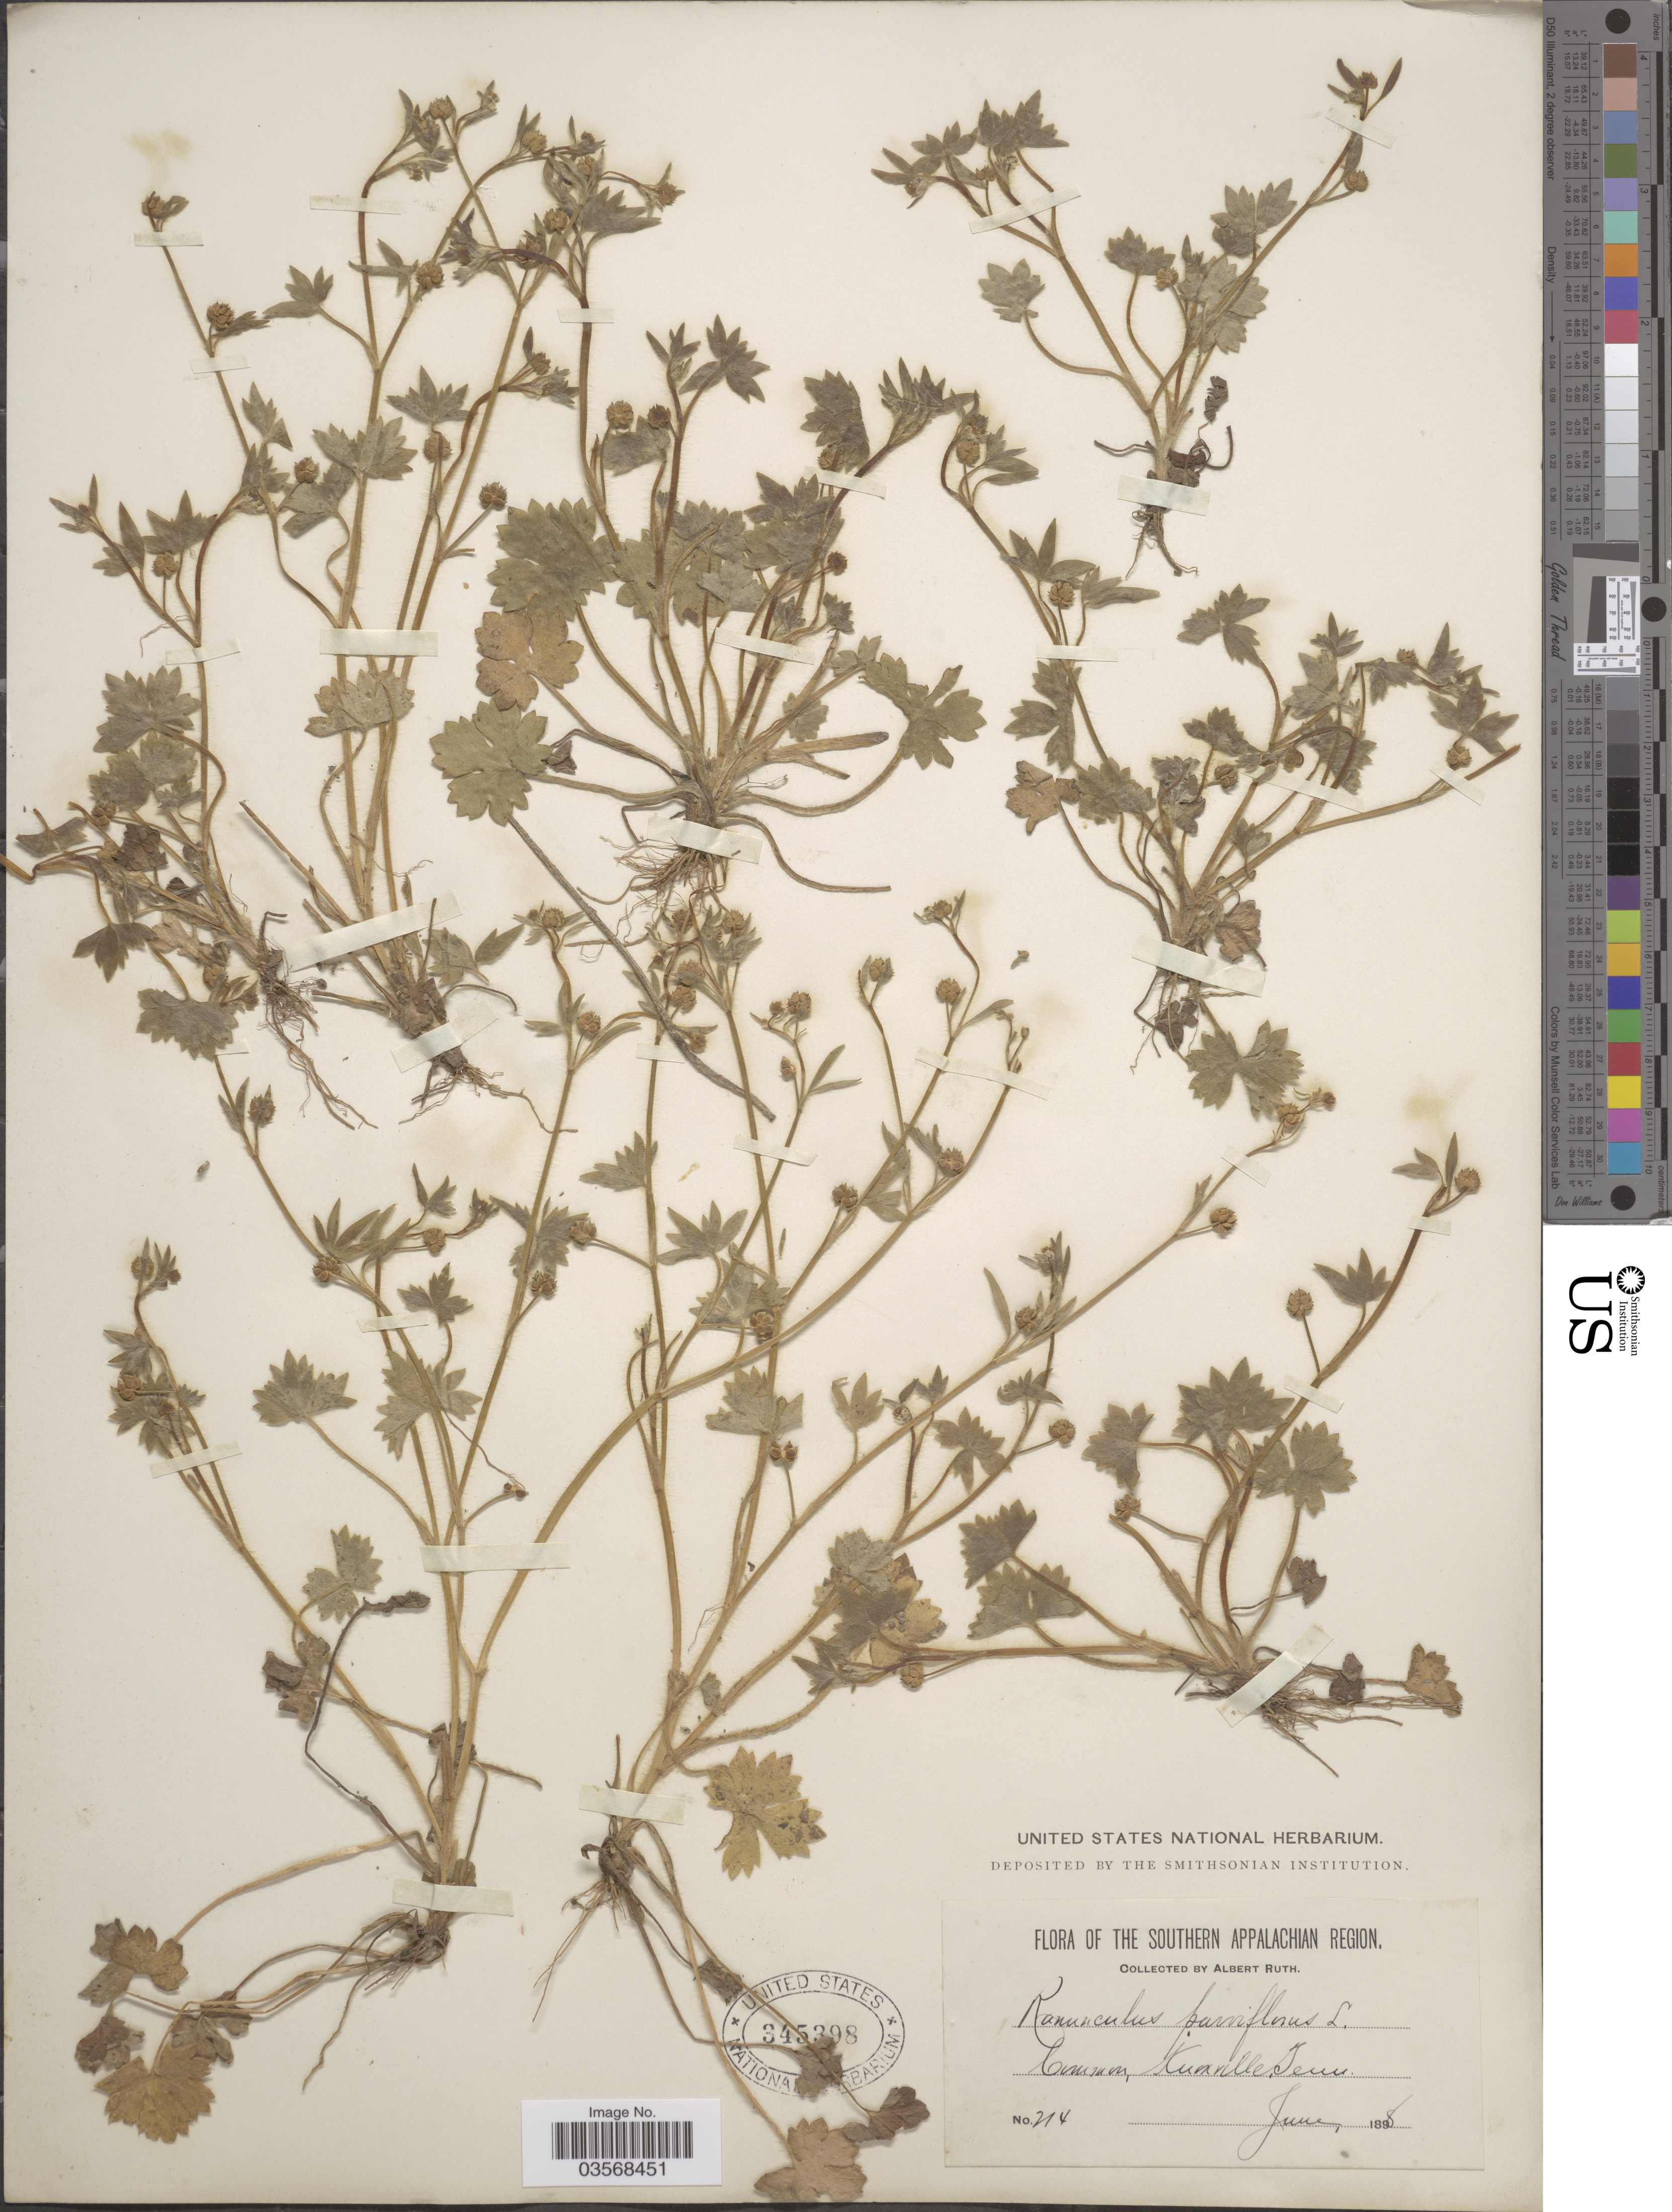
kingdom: Plantae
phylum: Tracheophyta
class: Magnoliopsida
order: Ranunculales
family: Ranunculaceae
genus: Ranunculus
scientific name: Ranunculus parviflorus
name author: L.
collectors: A. Ruth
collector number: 214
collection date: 1898-06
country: United States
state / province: Tennessee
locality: The Southern Appalachian Region. Common, Knoxville.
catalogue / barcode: US 345398